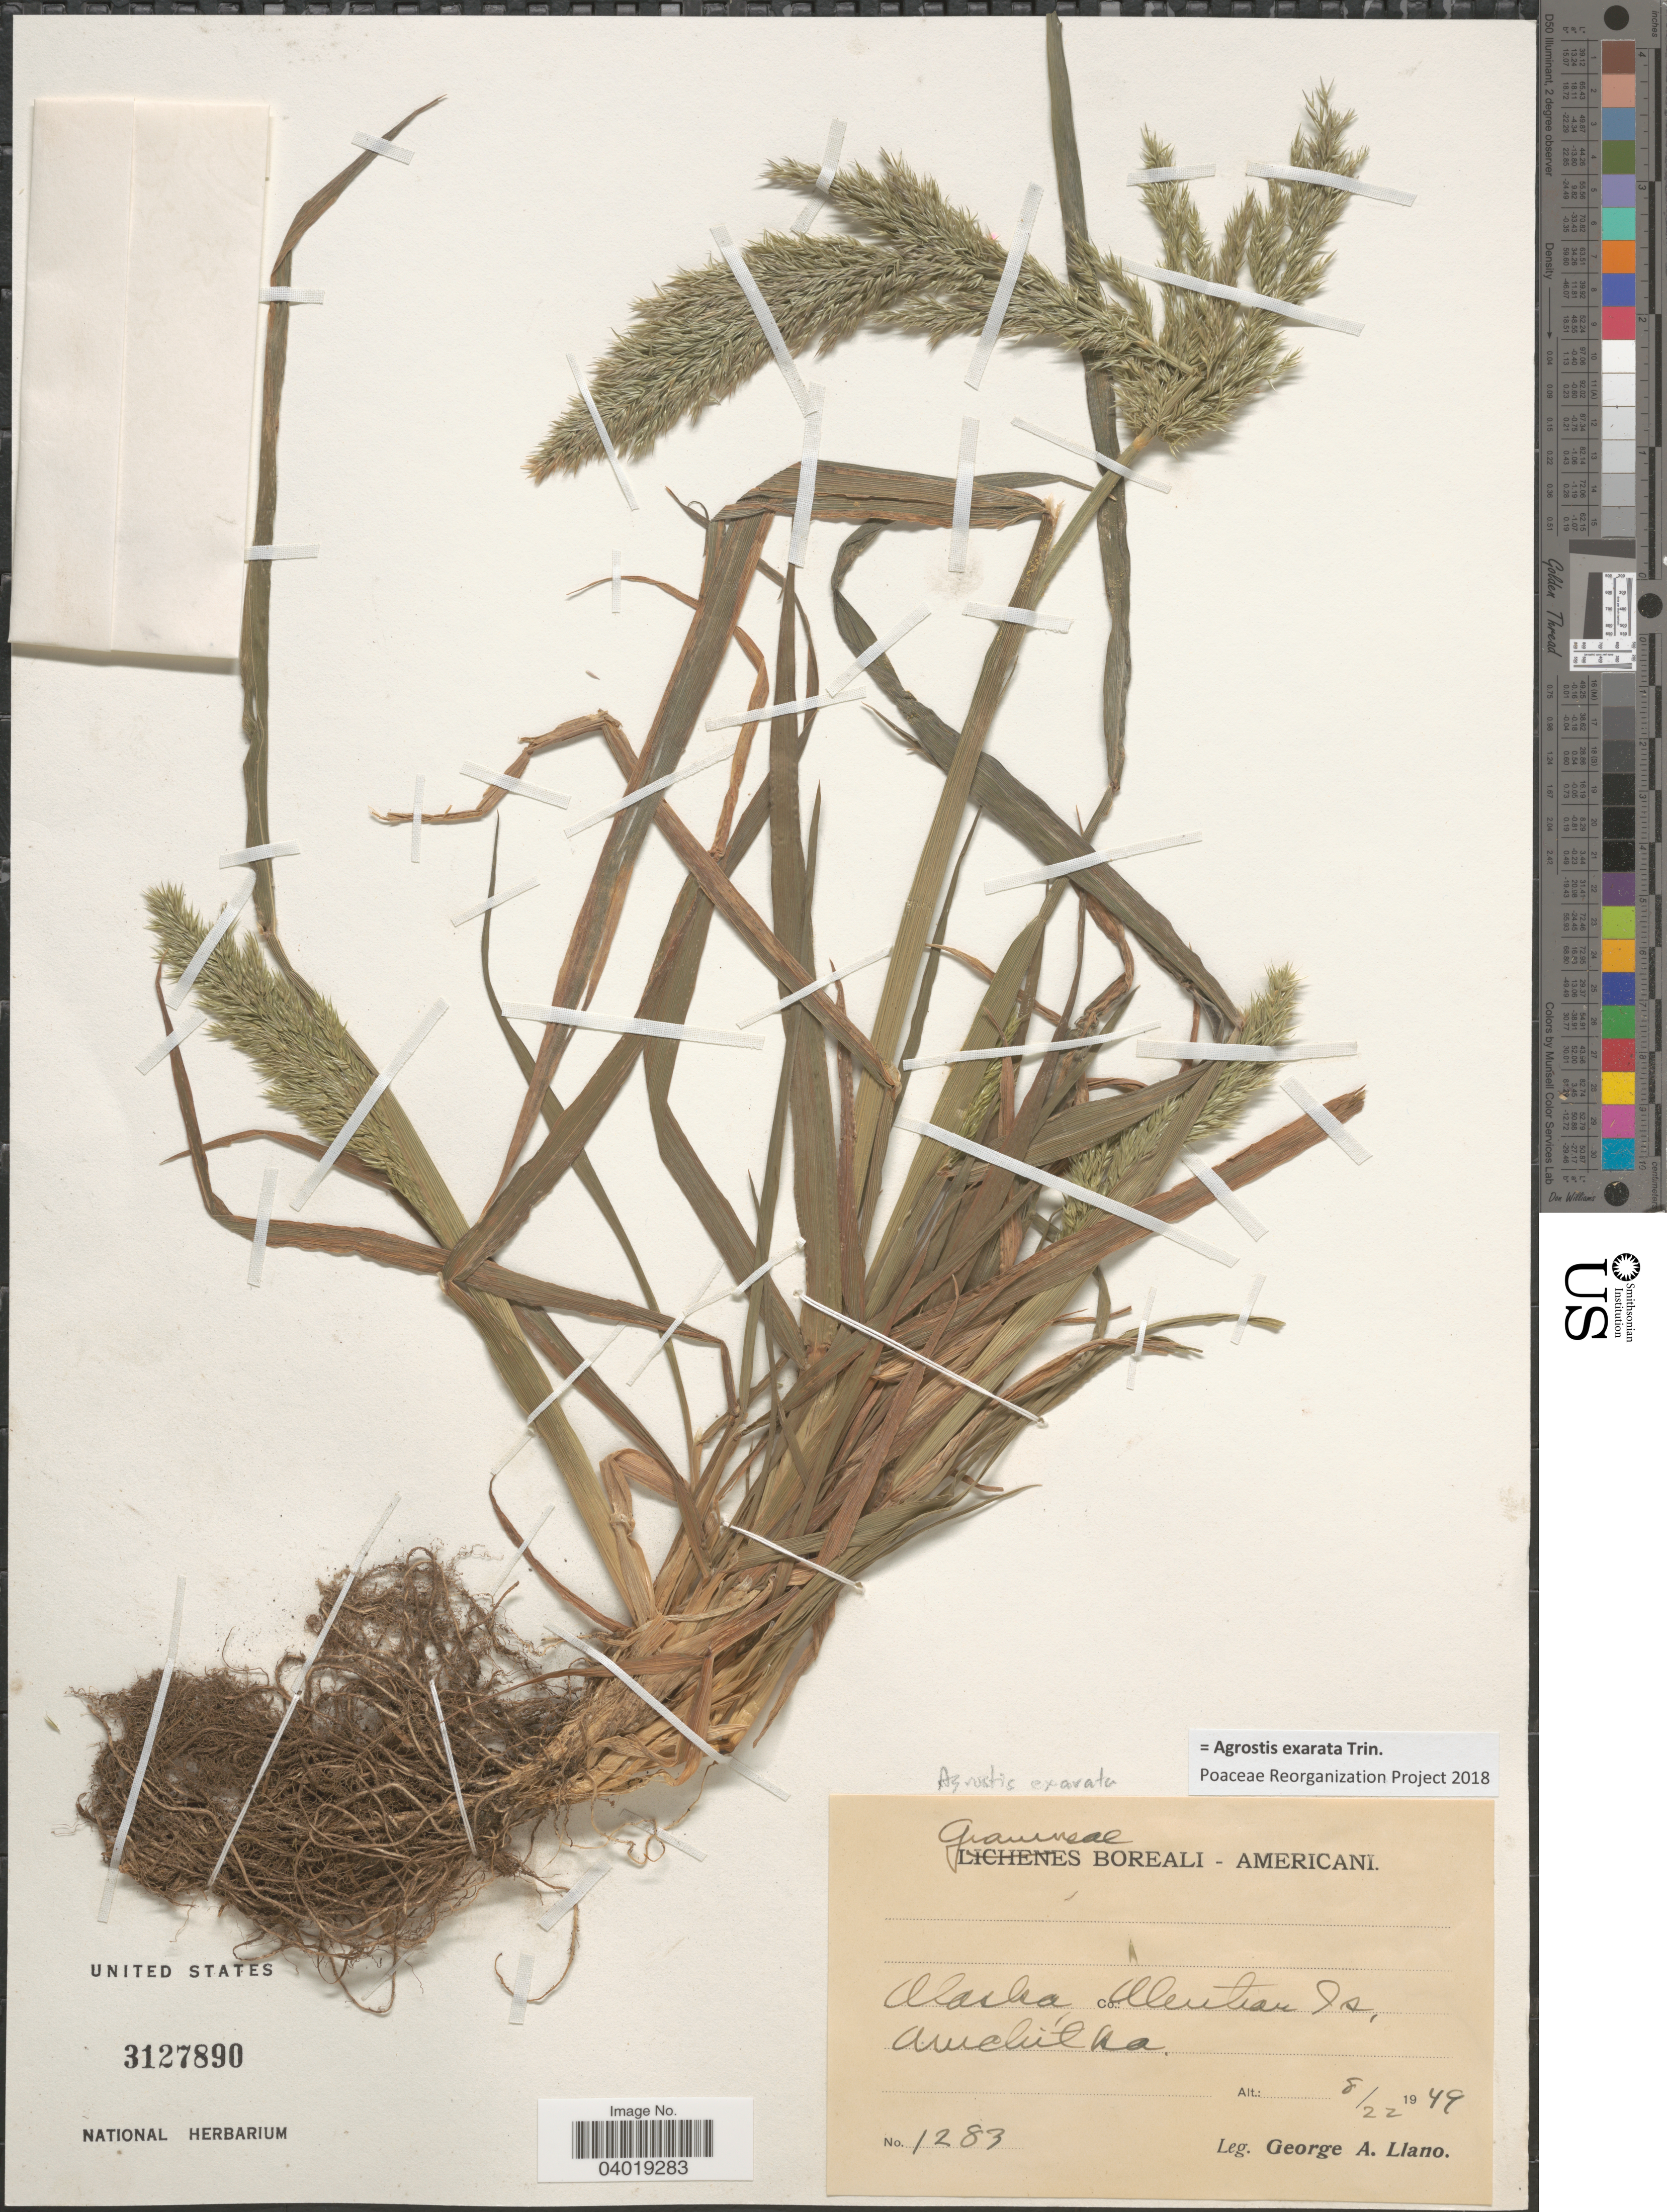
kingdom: Plantae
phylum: Tracheophyta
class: Liliopsida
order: Poales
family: Poaceae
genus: Agrostis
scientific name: Agrostis exarata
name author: Trin.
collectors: G. Llano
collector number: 1283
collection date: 1949-08-22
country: United States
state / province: Alaska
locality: Aleutian Is. Amehitka.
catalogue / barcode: US 3127890